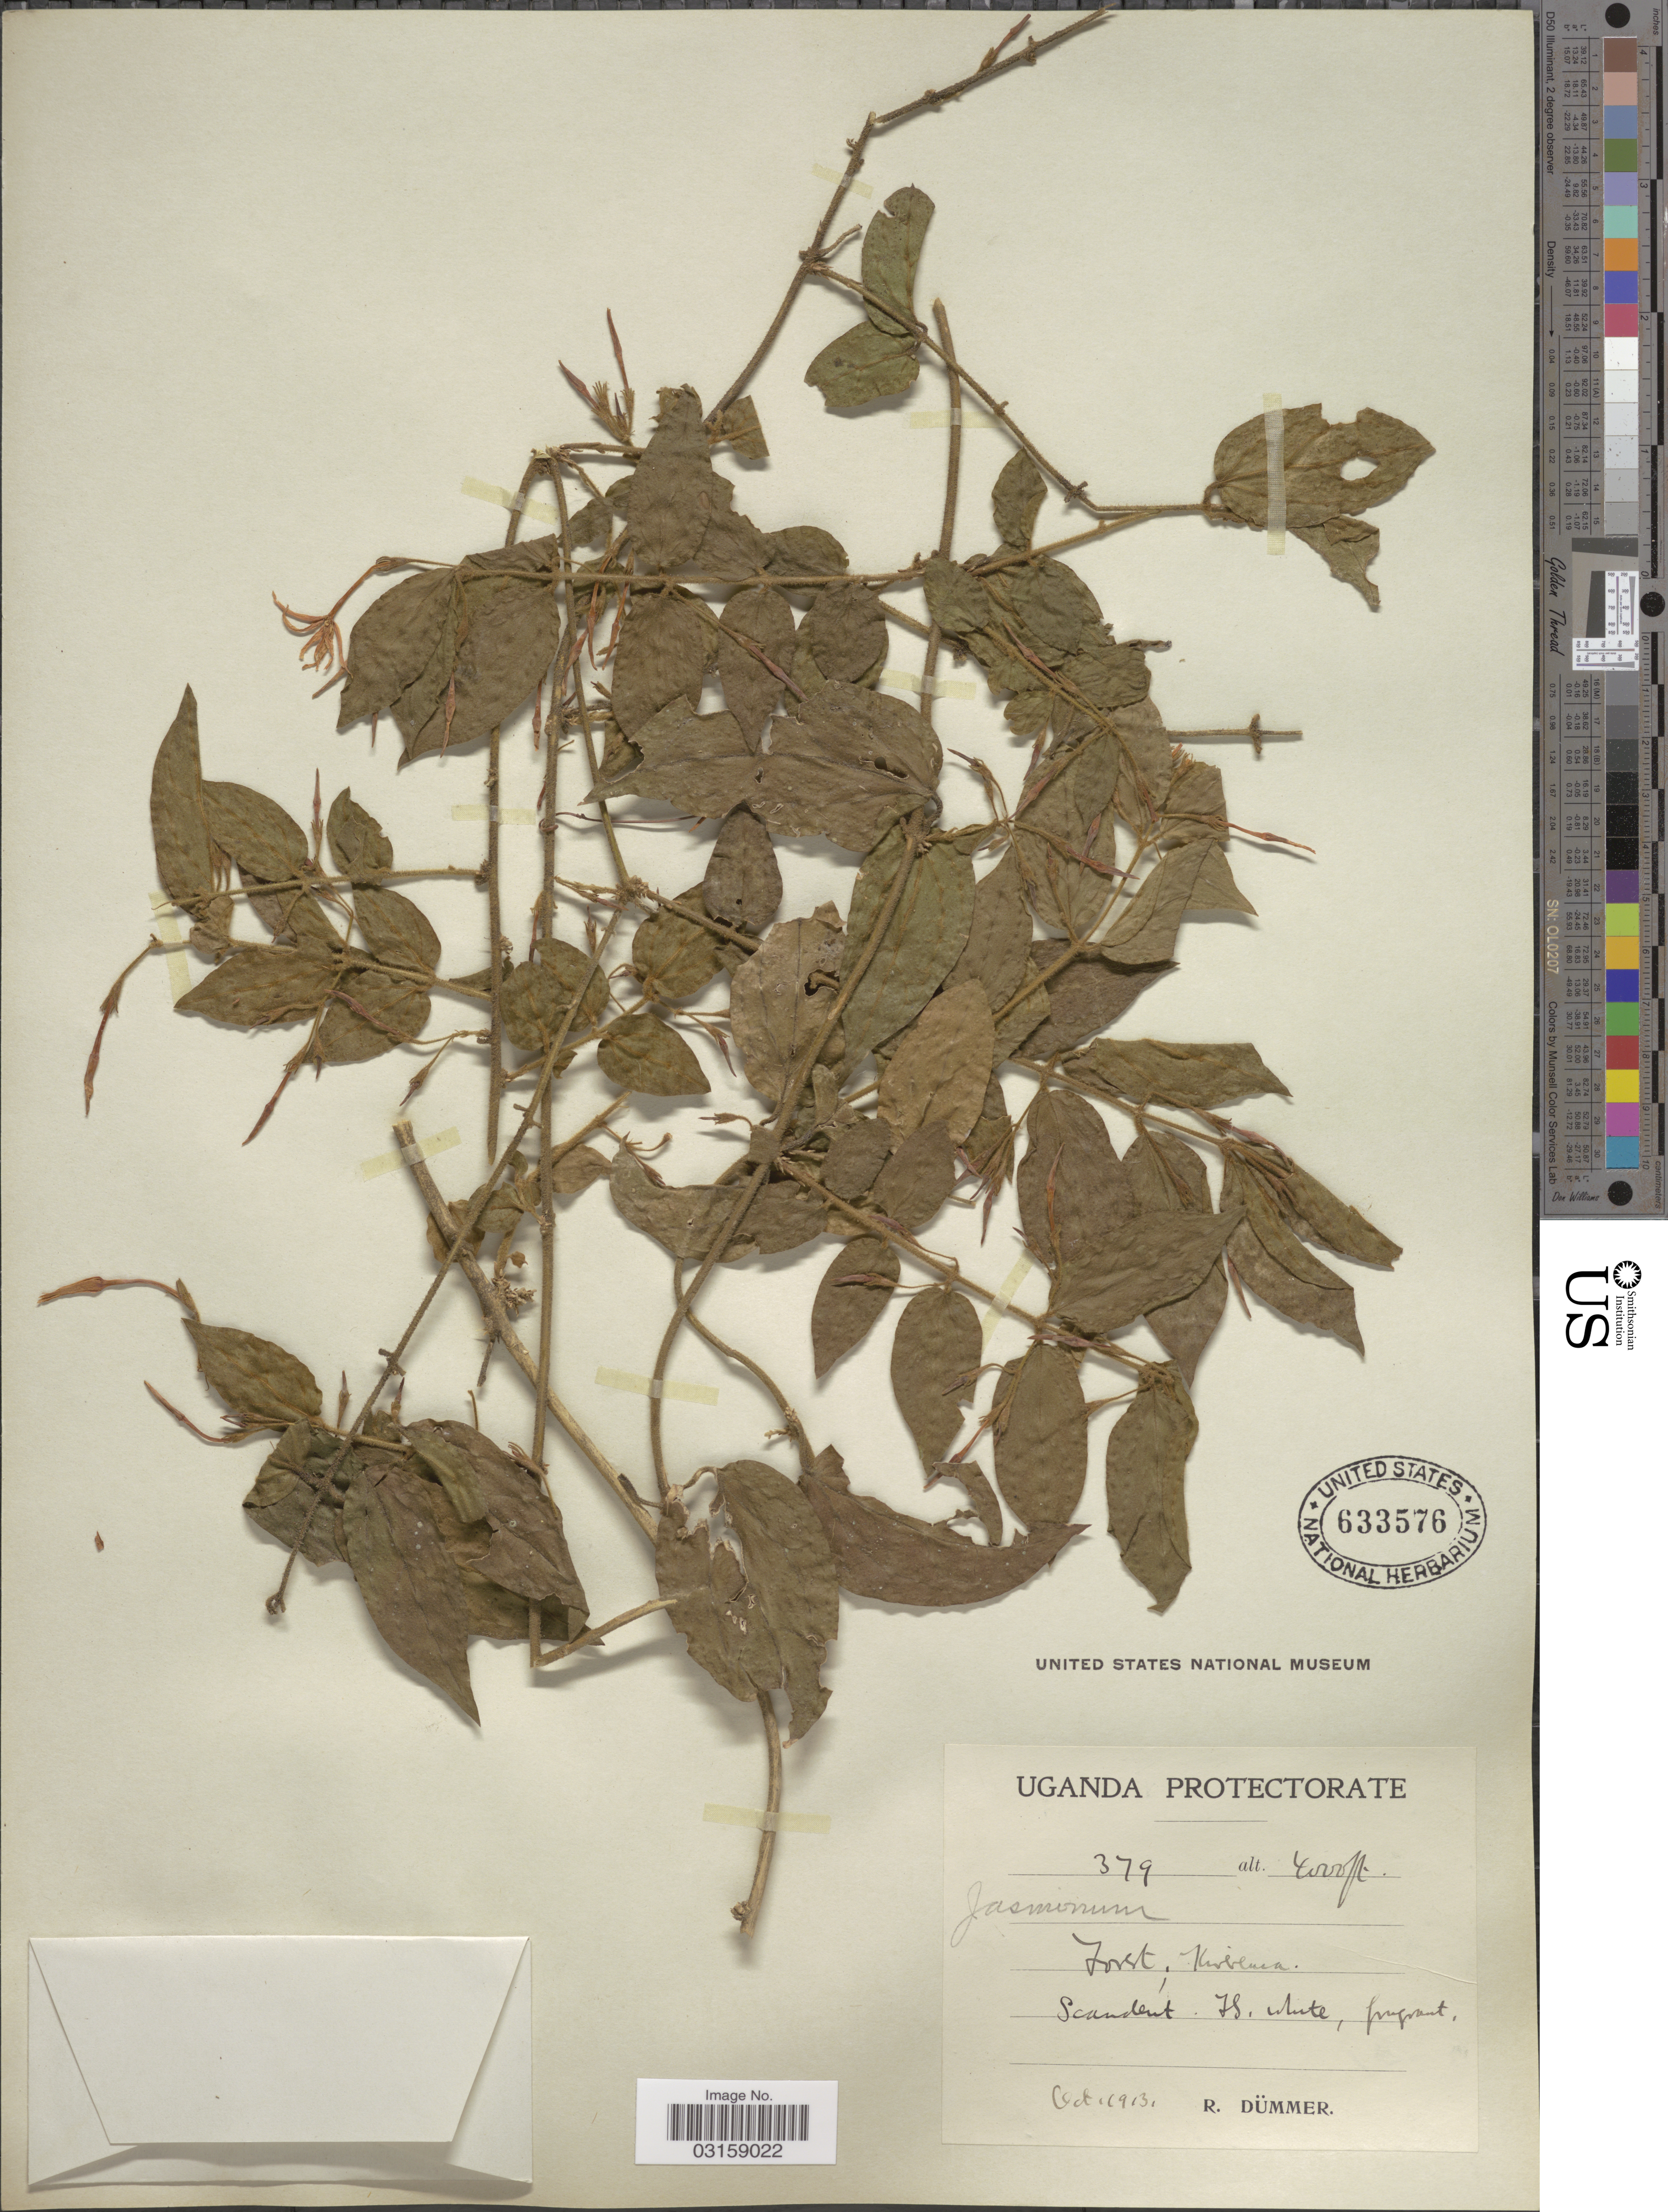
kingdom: Plantae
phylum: Tracheophyta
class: Magnoliopsida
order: Lamiales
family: Oleaceae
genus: Jasminum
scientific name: Jasminum sp.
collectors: R. A. Dümmer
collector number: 379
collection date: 1913-10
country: Uganda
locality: Uganda Protectorate. Forest, Kirerema.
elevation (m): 1219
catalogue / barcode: US 633576